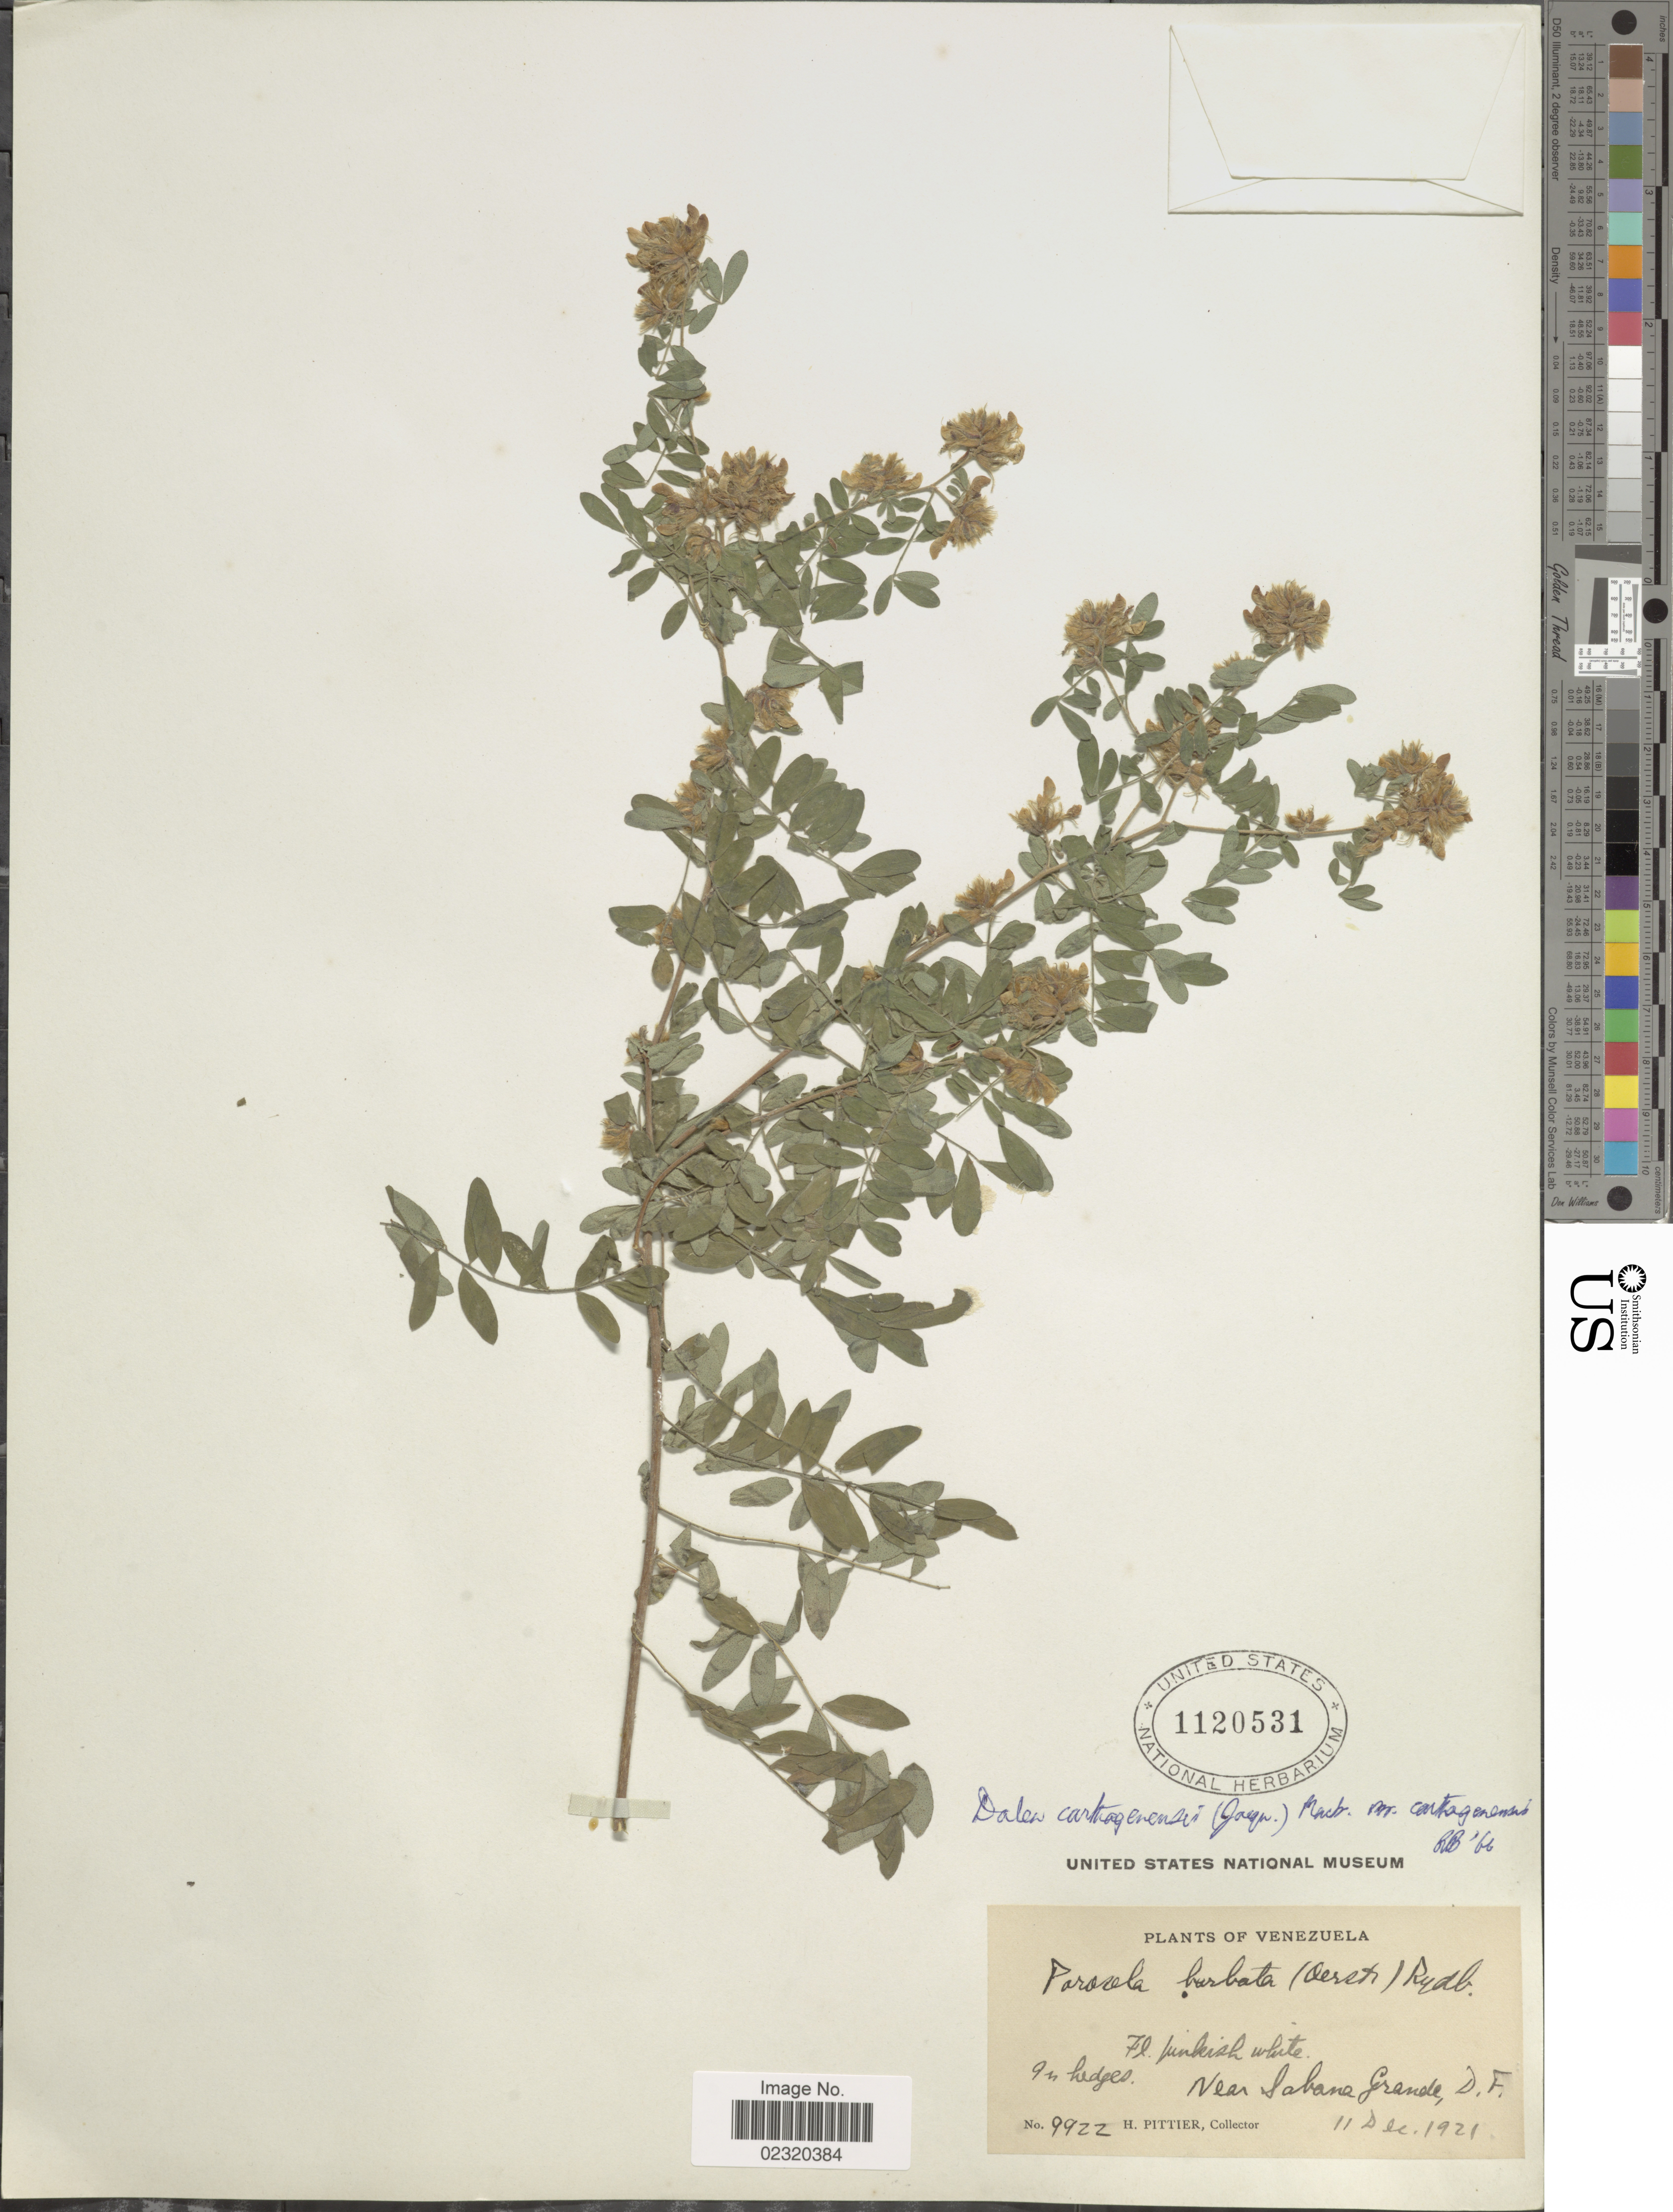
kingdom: Plantae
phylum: Tracheophyta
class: Magnoliopsida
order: Fabales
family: Fabaceae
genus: Dalea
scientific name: Dalea carthagenensis var. carthagenensis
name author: (Jacq.) J.F. Macbr.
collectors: H. F. Pittier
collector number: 9922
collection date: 1921-12-11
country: Venezuela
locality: Near Sabana Grande, D. F.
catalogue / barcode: US 1120531